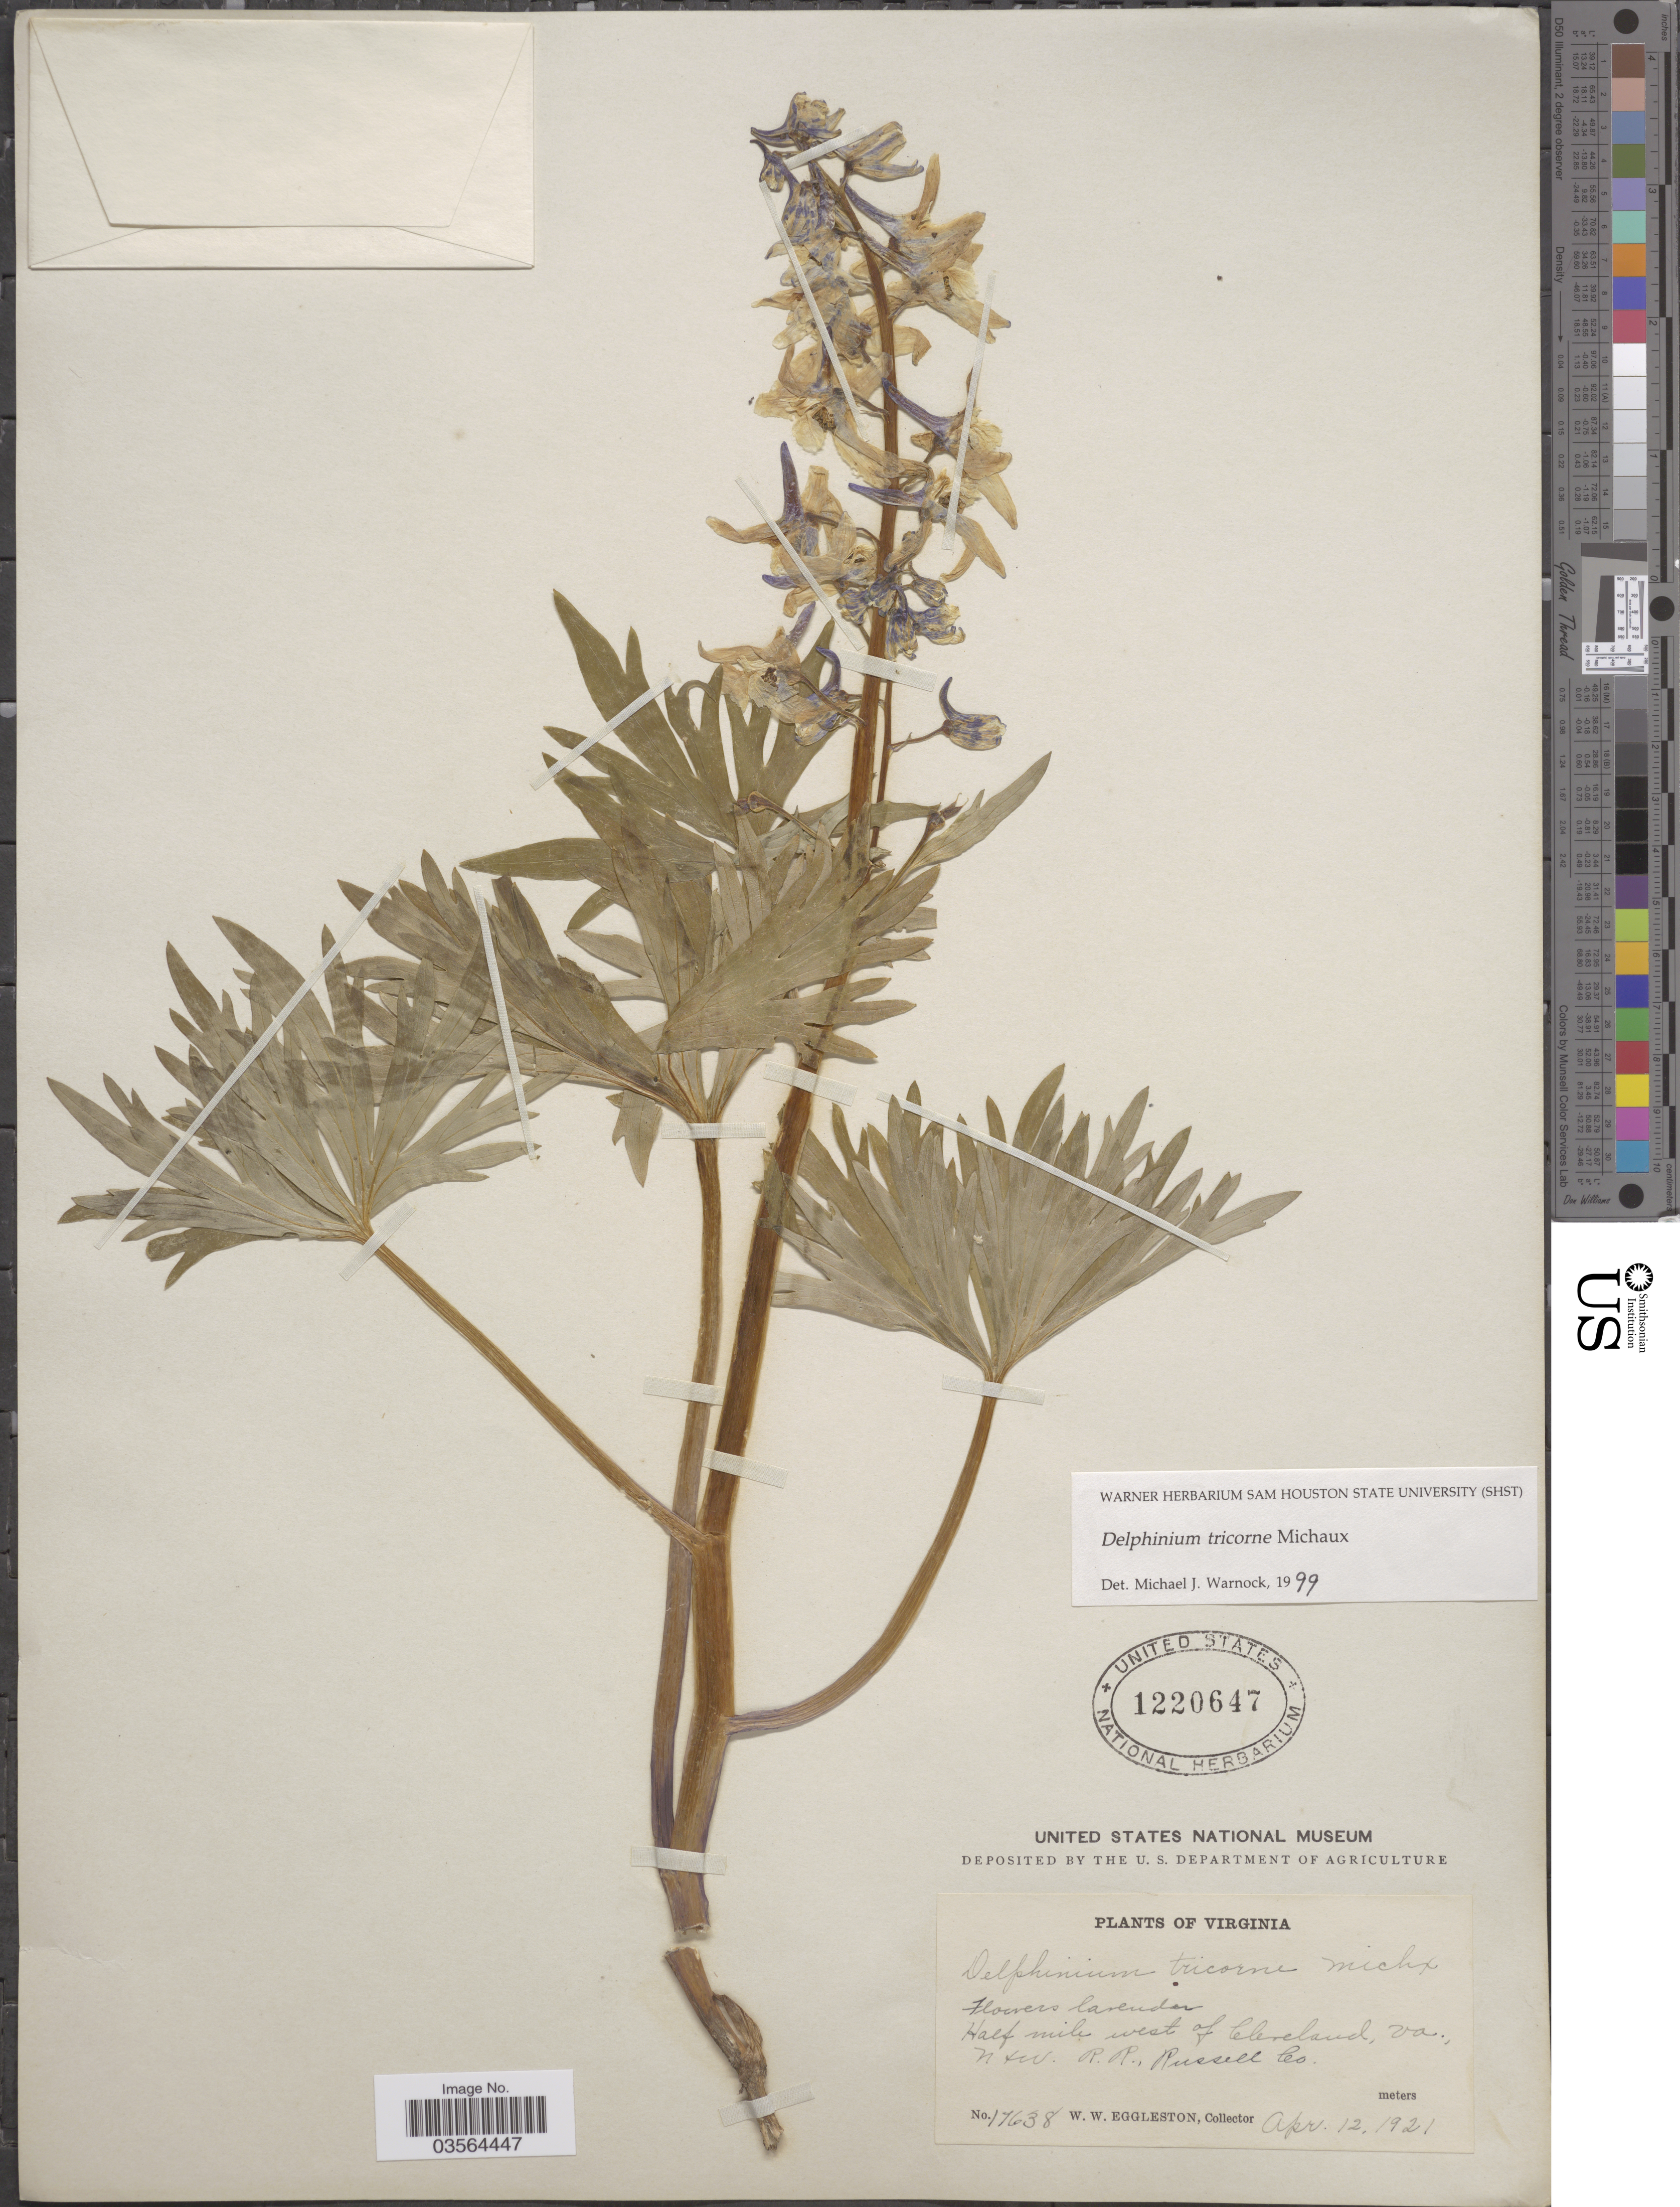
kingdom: Plantae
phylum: Tracheophyta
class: Magnoliopsida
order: Ranunculales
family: Ranunculaceae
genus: Delphinium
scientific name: Delphinium tricorne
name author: Michx.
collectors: W. W. Eggleston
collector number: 17638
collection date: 1921-04-12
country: United States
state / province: Virginia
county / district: Russell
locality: Half mile west of Cleveland, Va., N & W. R. R. Russell Co.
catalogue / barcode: US 1220647